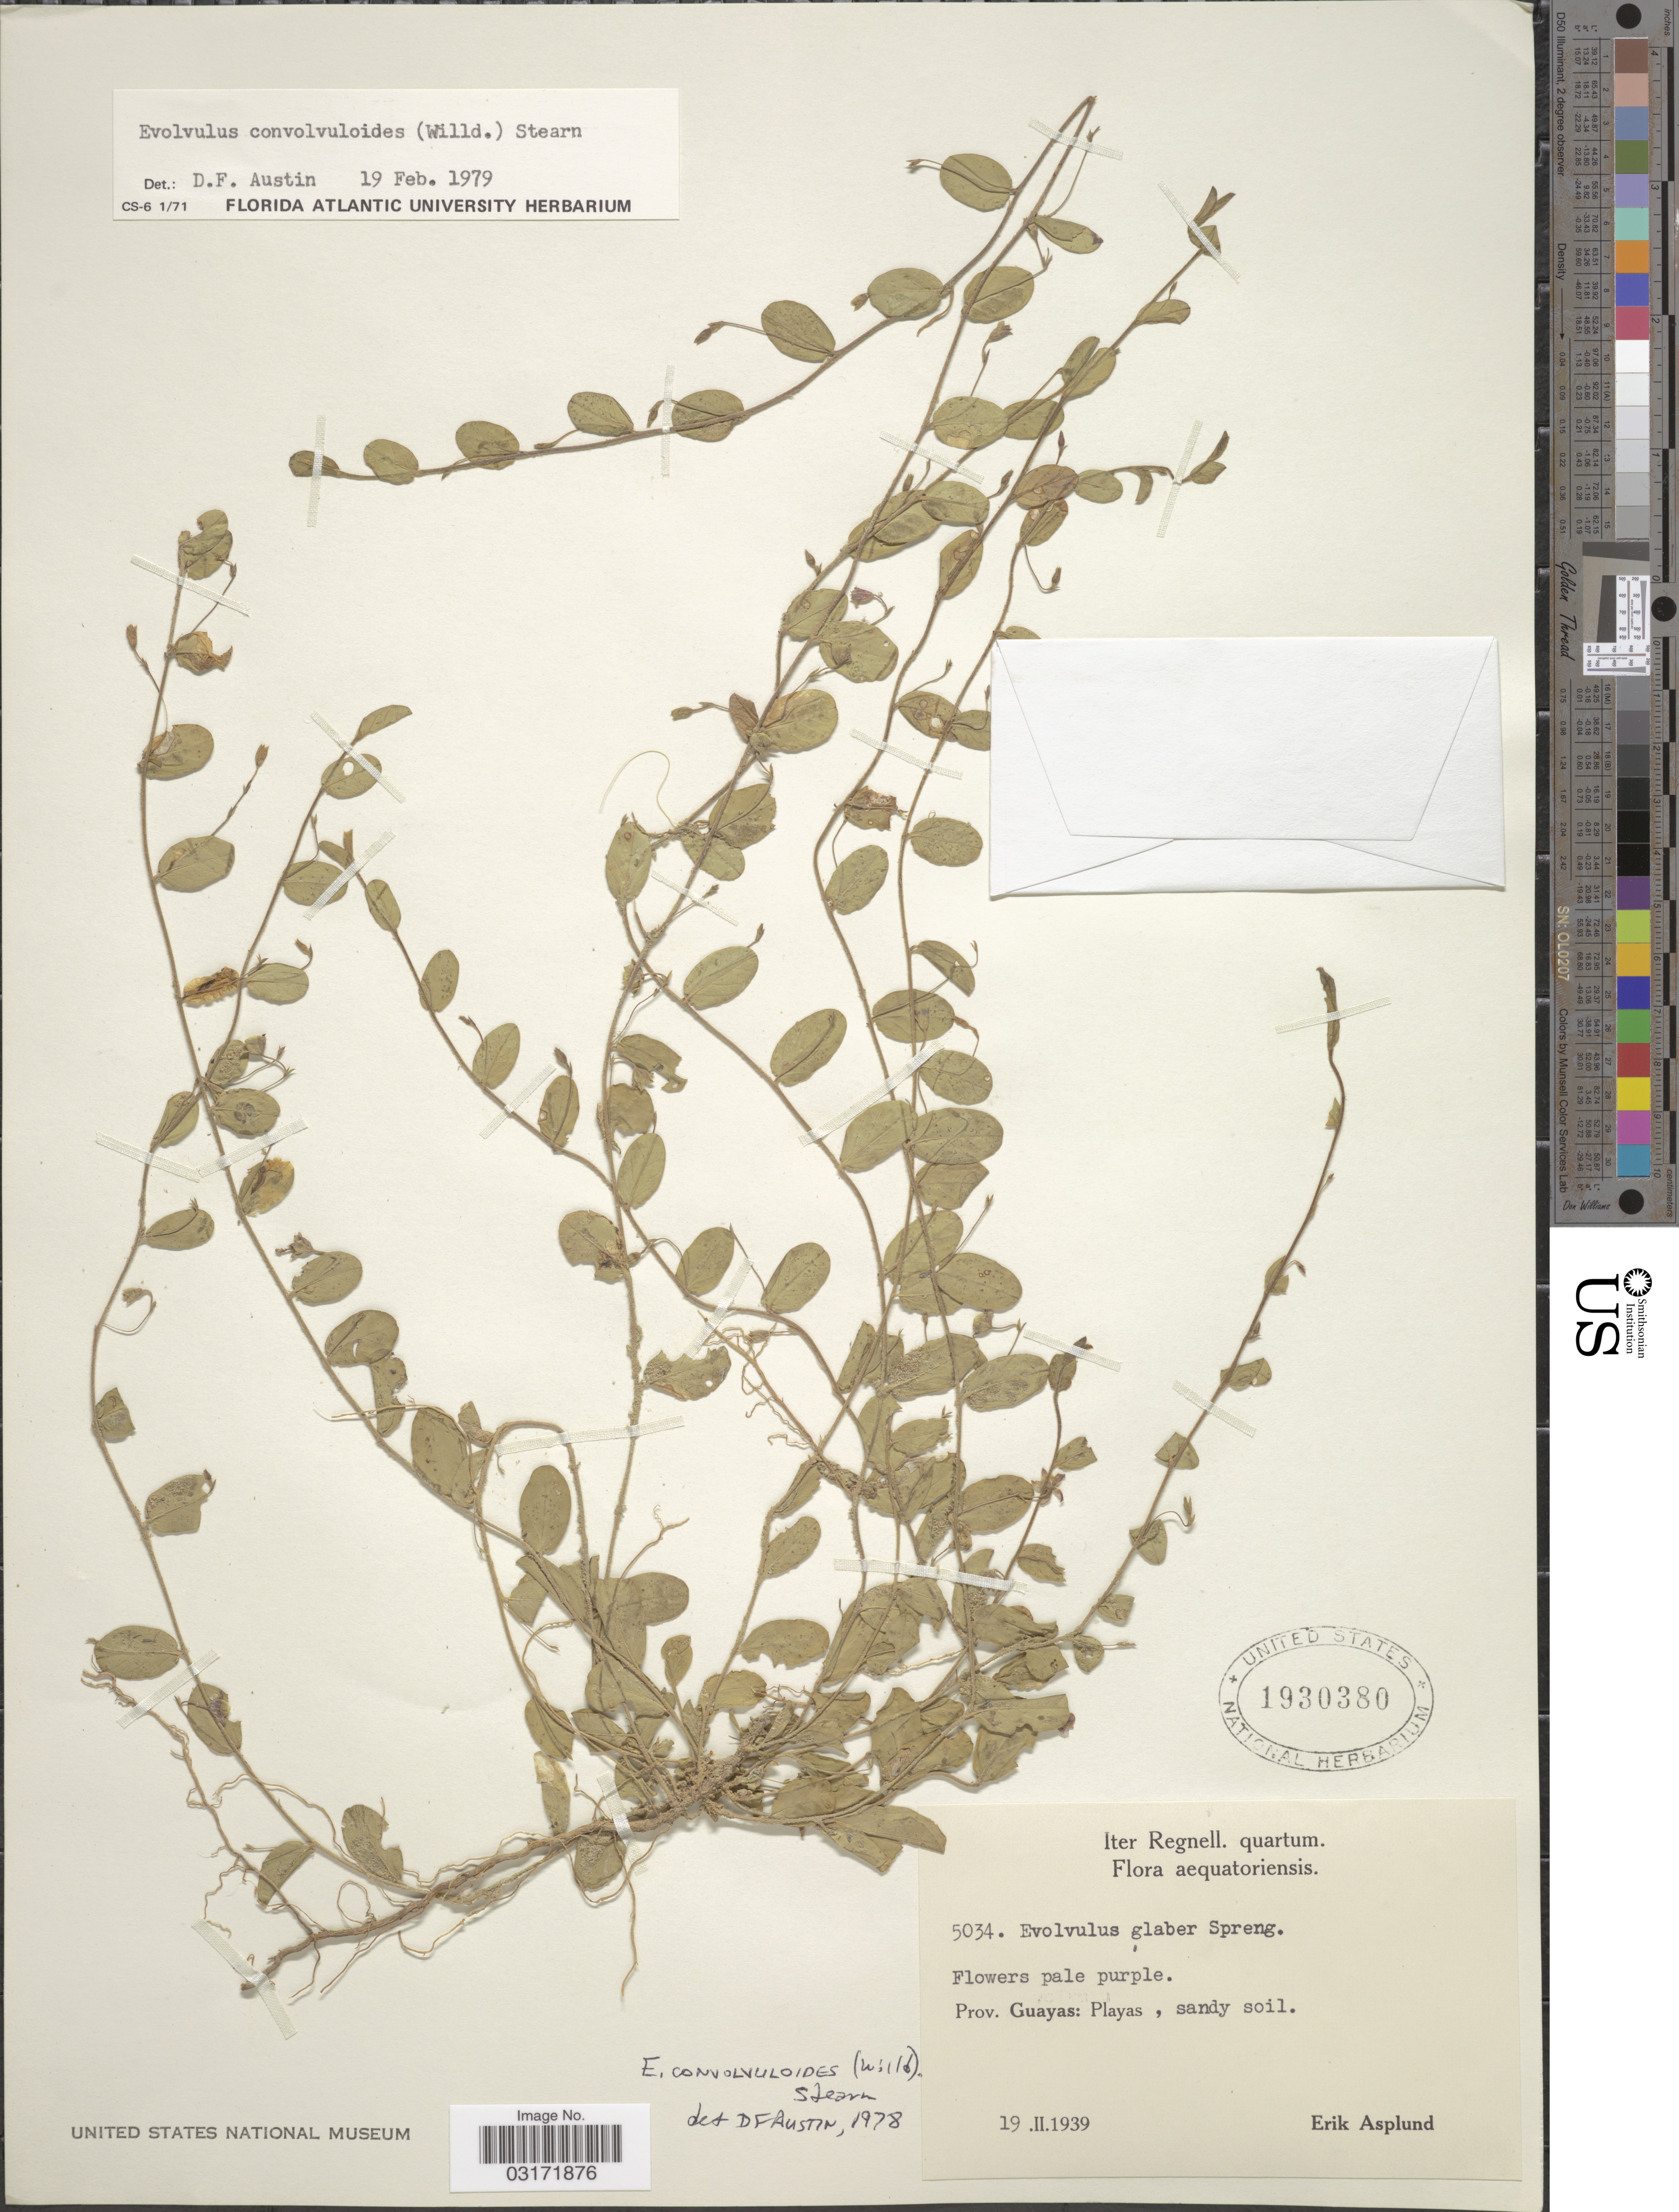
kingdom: Plantae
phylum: Tracheophyta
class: Magnoliopsida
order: Solanales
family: Convolvulaceae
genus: Evolvulus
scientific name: Evolvulus convolvuloides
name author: (Willd. ex Schult.) Stearn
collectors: E. Asplund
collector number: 5034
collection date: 1939-02-19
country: Ecuador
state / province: Guayas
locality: Aequatoriensis. Playas, sandy soil.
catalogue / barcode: US 1930380